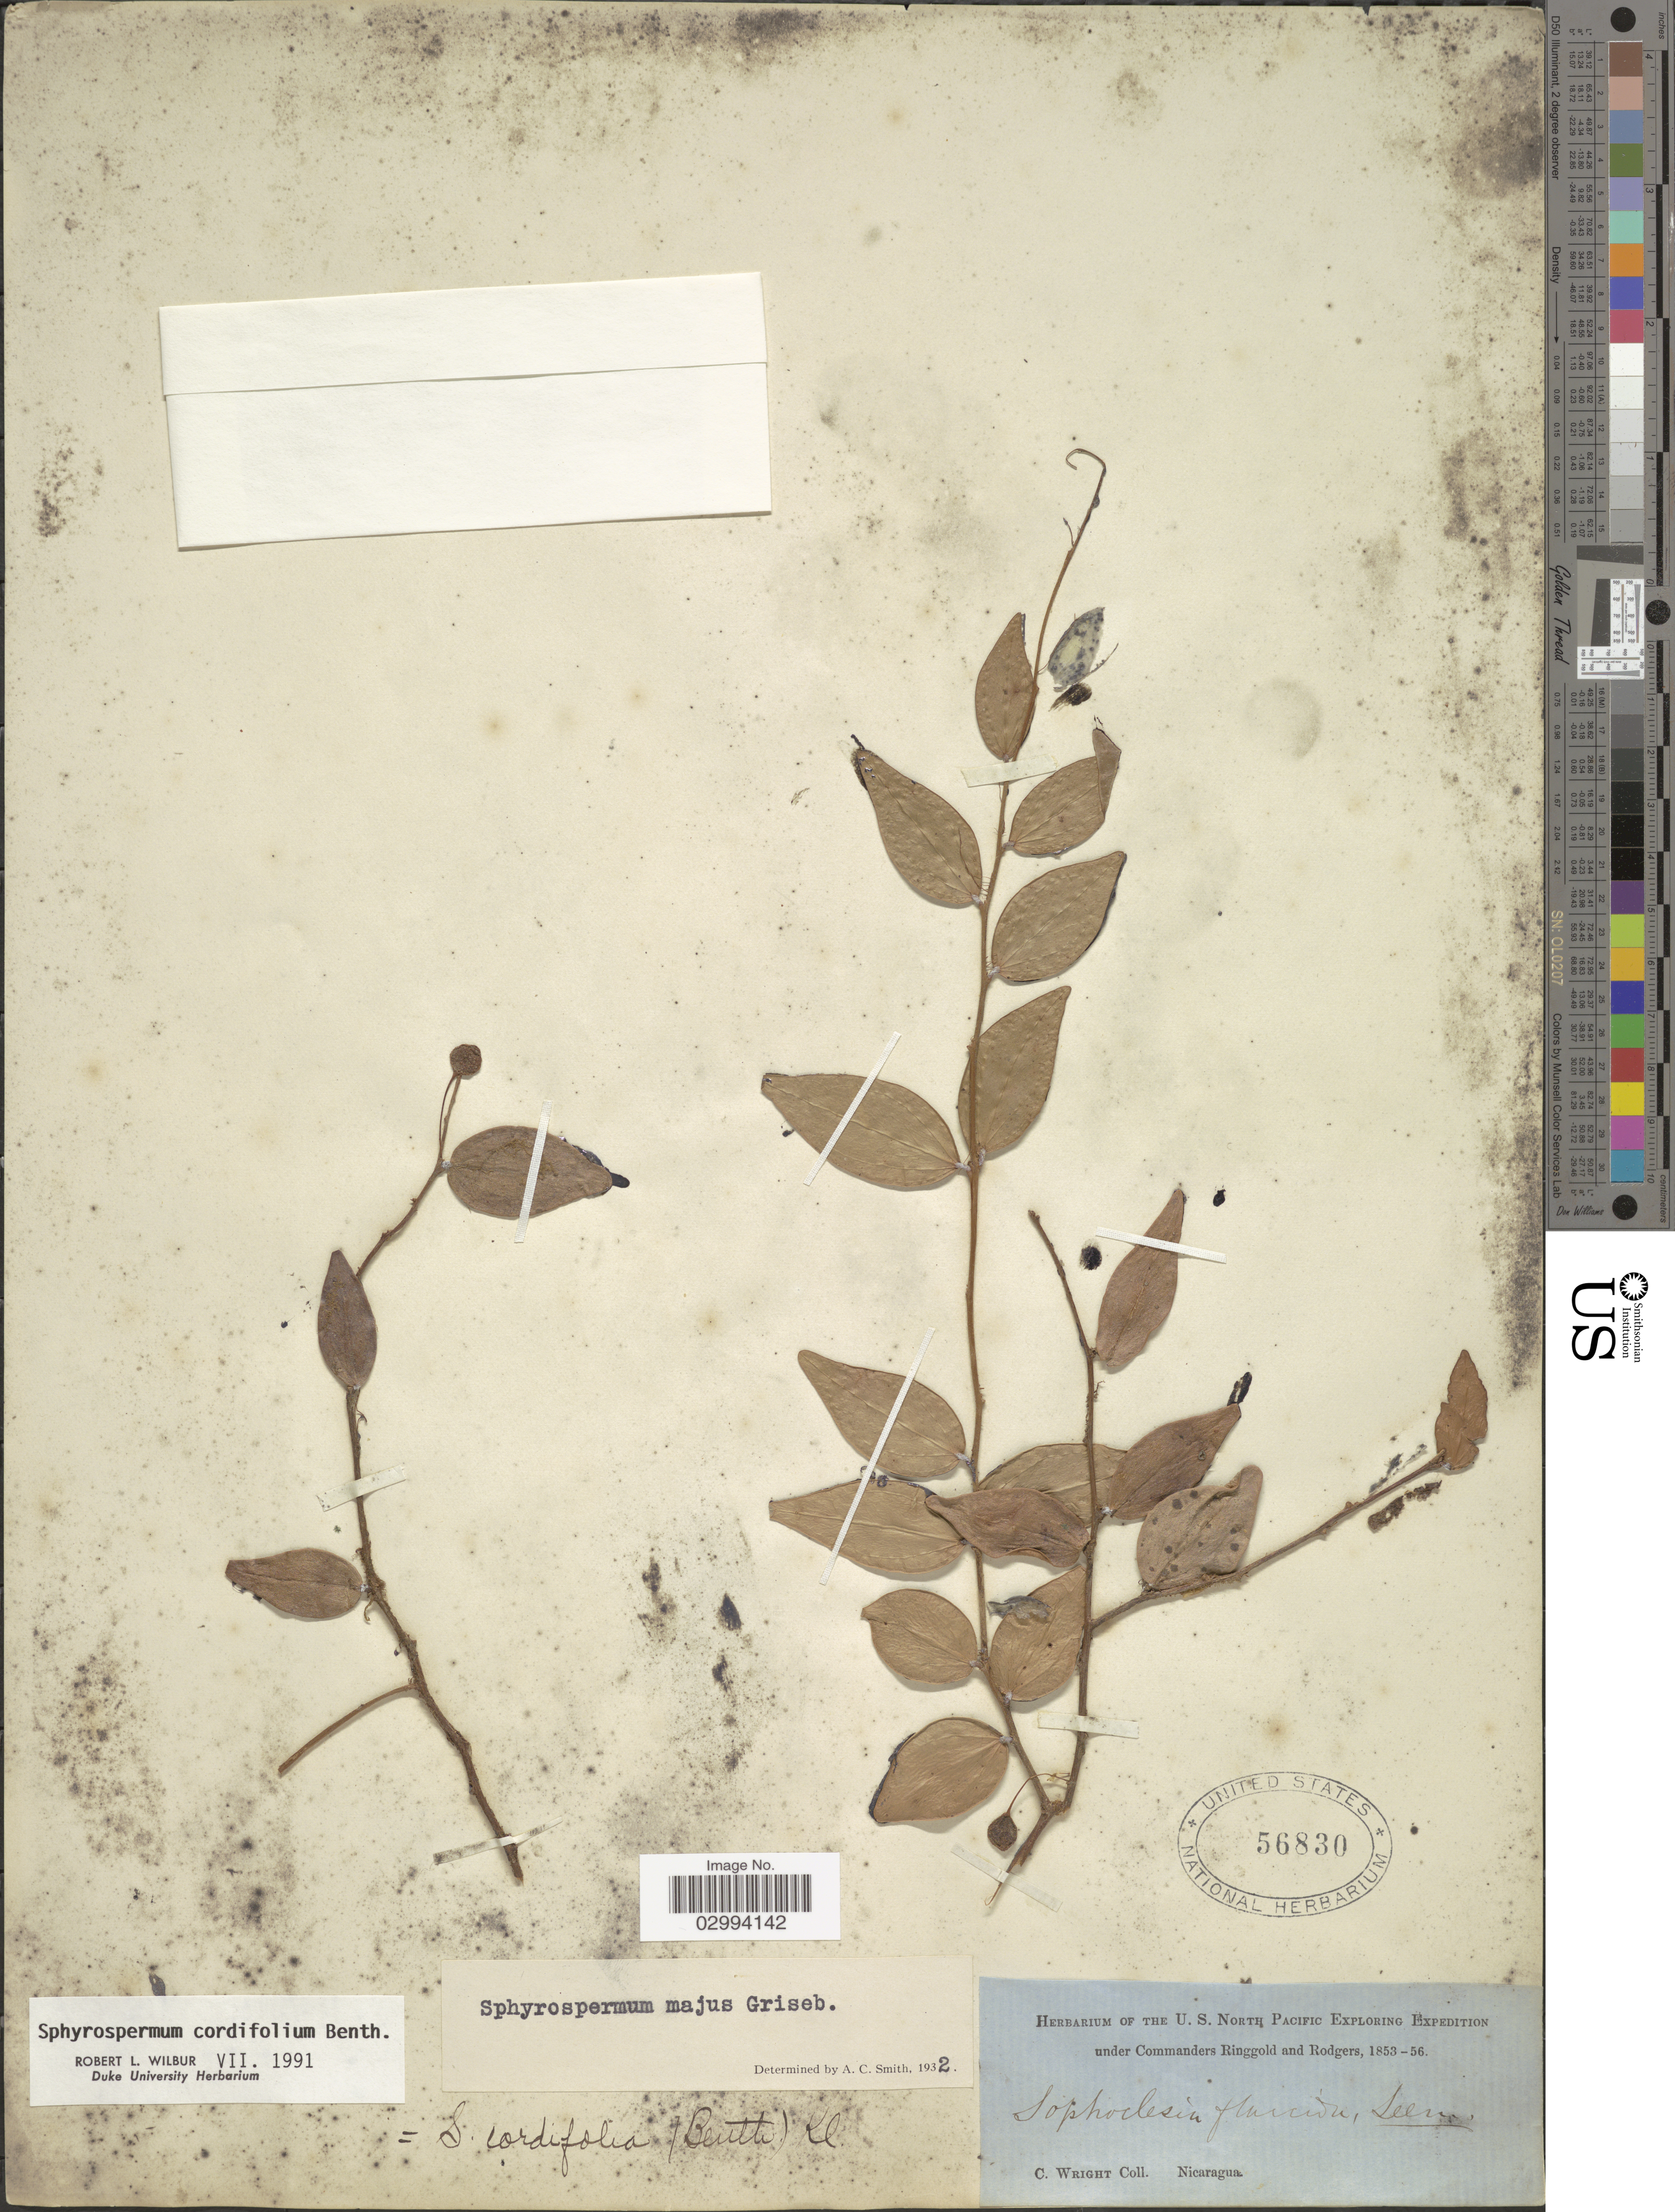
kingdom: Plantae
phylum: Tracheophyta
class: Magnoliopsida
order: Ericales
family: Ericaceae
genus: Sphyrospermum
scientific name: Sphyrospermum cordifolium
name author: Benth.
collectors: C. Wright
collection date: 1853/1856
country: Nicaragua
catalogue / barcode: US 56830